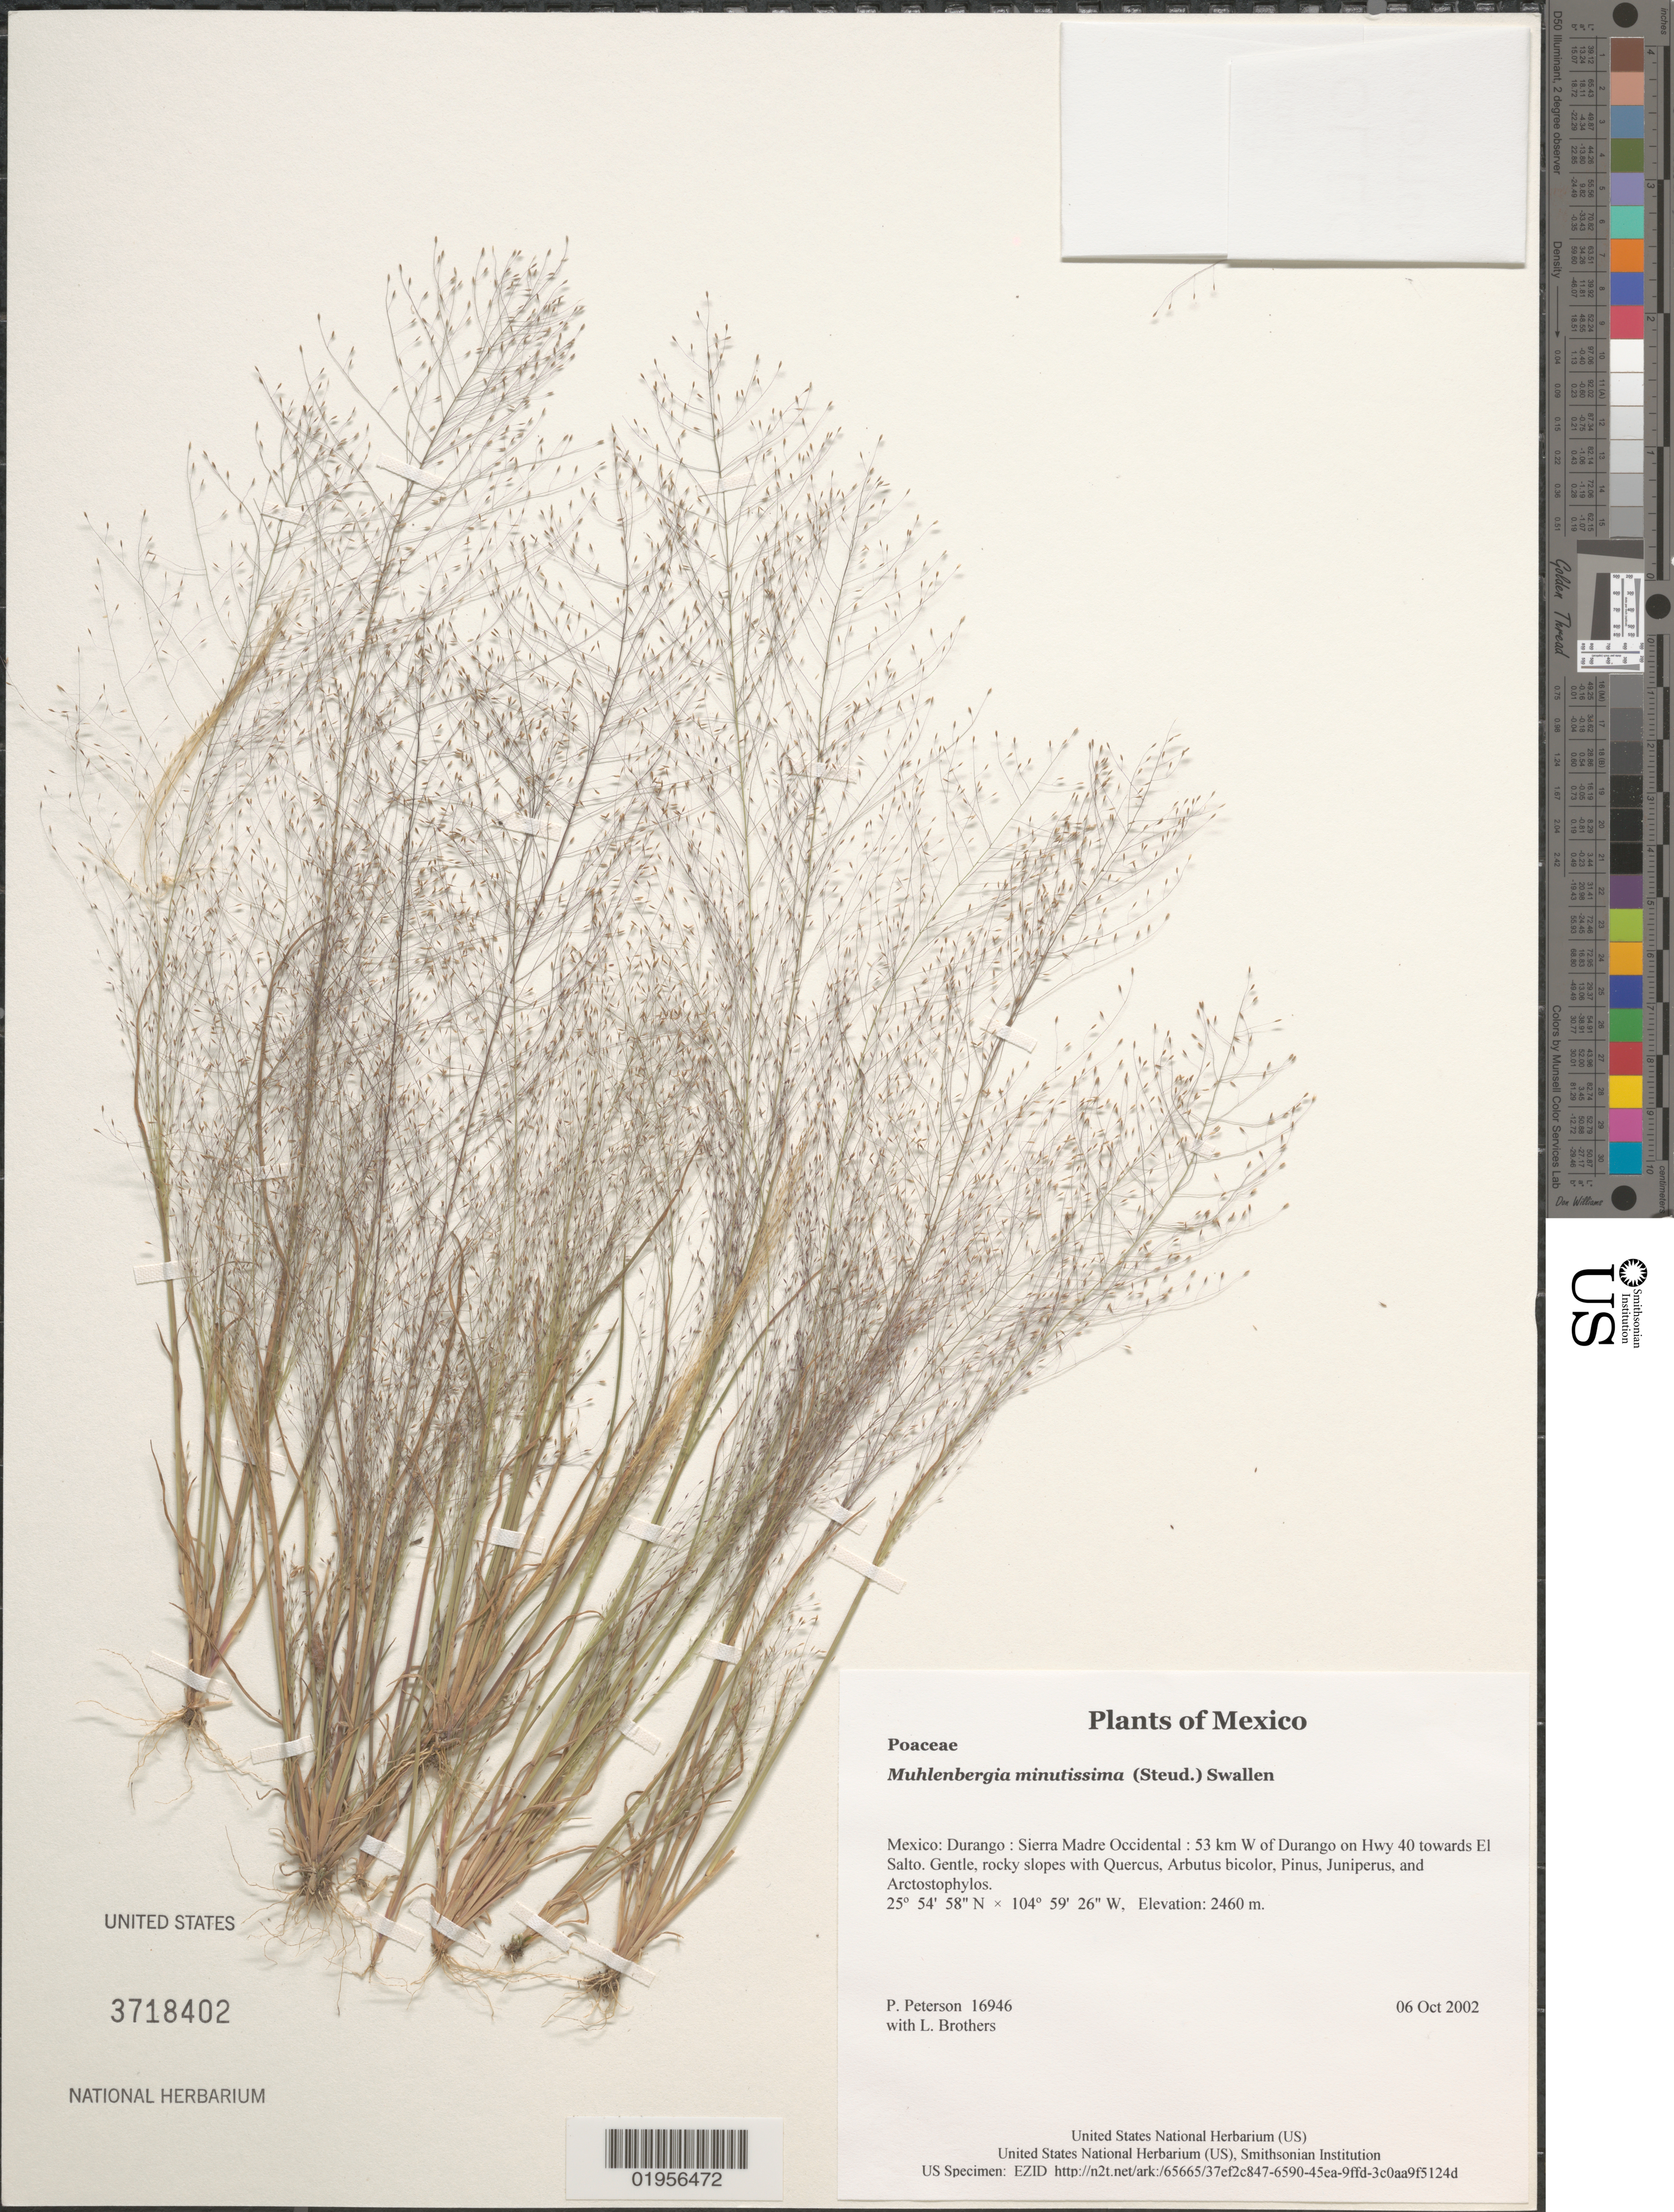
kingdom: Plantae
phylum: Tracheophyta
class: Liliopsida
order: Poales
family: Poaceae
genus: Muhlenbergia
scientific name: Muhlenbergia minutissima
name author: (Steud.) Swallen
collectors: P. M. Peterson & L. E. Brothers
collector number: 16946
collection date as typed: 06 Oct 2002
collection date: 2002-10-06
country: Mexico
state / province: Durango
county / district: Sierra Madre Occidental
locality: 53 km W of Durango on Hwy 40 towards El Salto. Gentle, rocky slopes with Quercus, Arbutus bicolor, Pinus, Juniperus, and Arctostophylos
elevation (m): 2460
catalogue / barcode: US 3718402